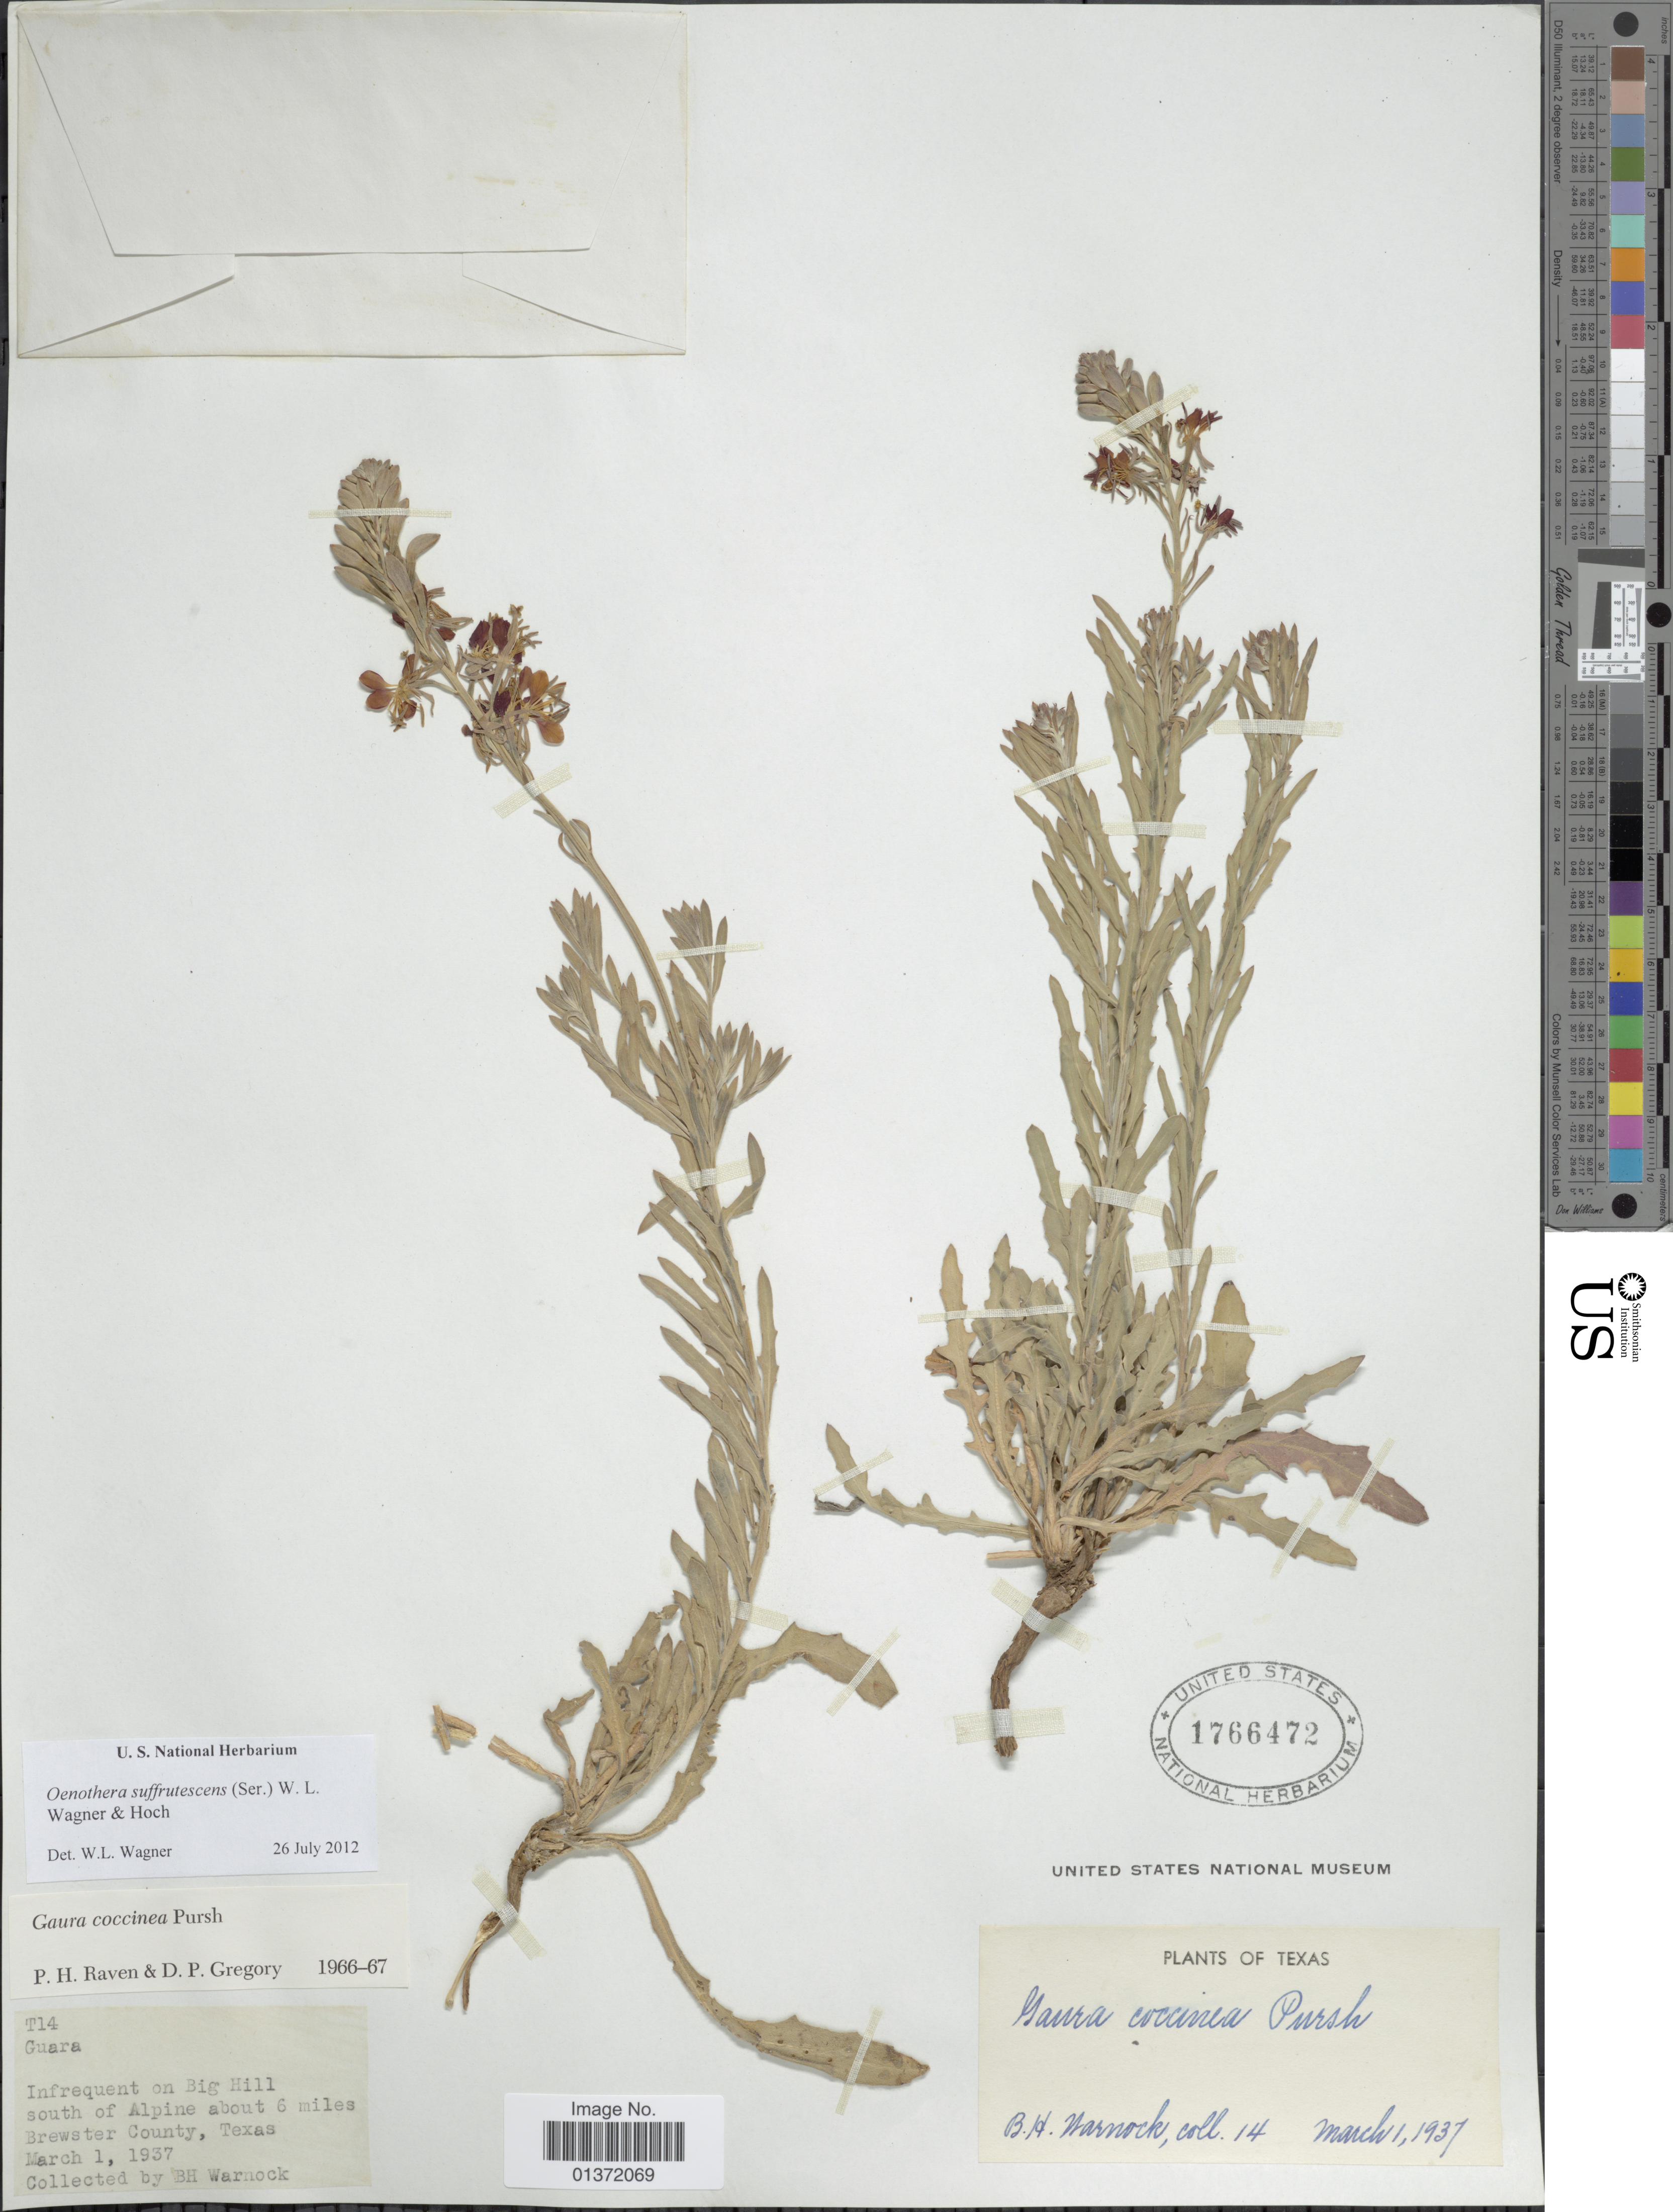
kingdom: Plantae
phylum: Tracheophyta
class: Magnoliopsida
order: Myrtales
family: Onagraceae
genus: Oenothera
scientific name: Oenothera suffrutescens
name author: (Ser.) W.L. Wagner & Hoch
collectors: B. H. Warnock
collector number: T14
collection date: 1937-03-01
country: United States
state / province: Texas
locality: Big Hill south of Alpine about 6 miles Brewster County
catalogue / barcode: US 1766472